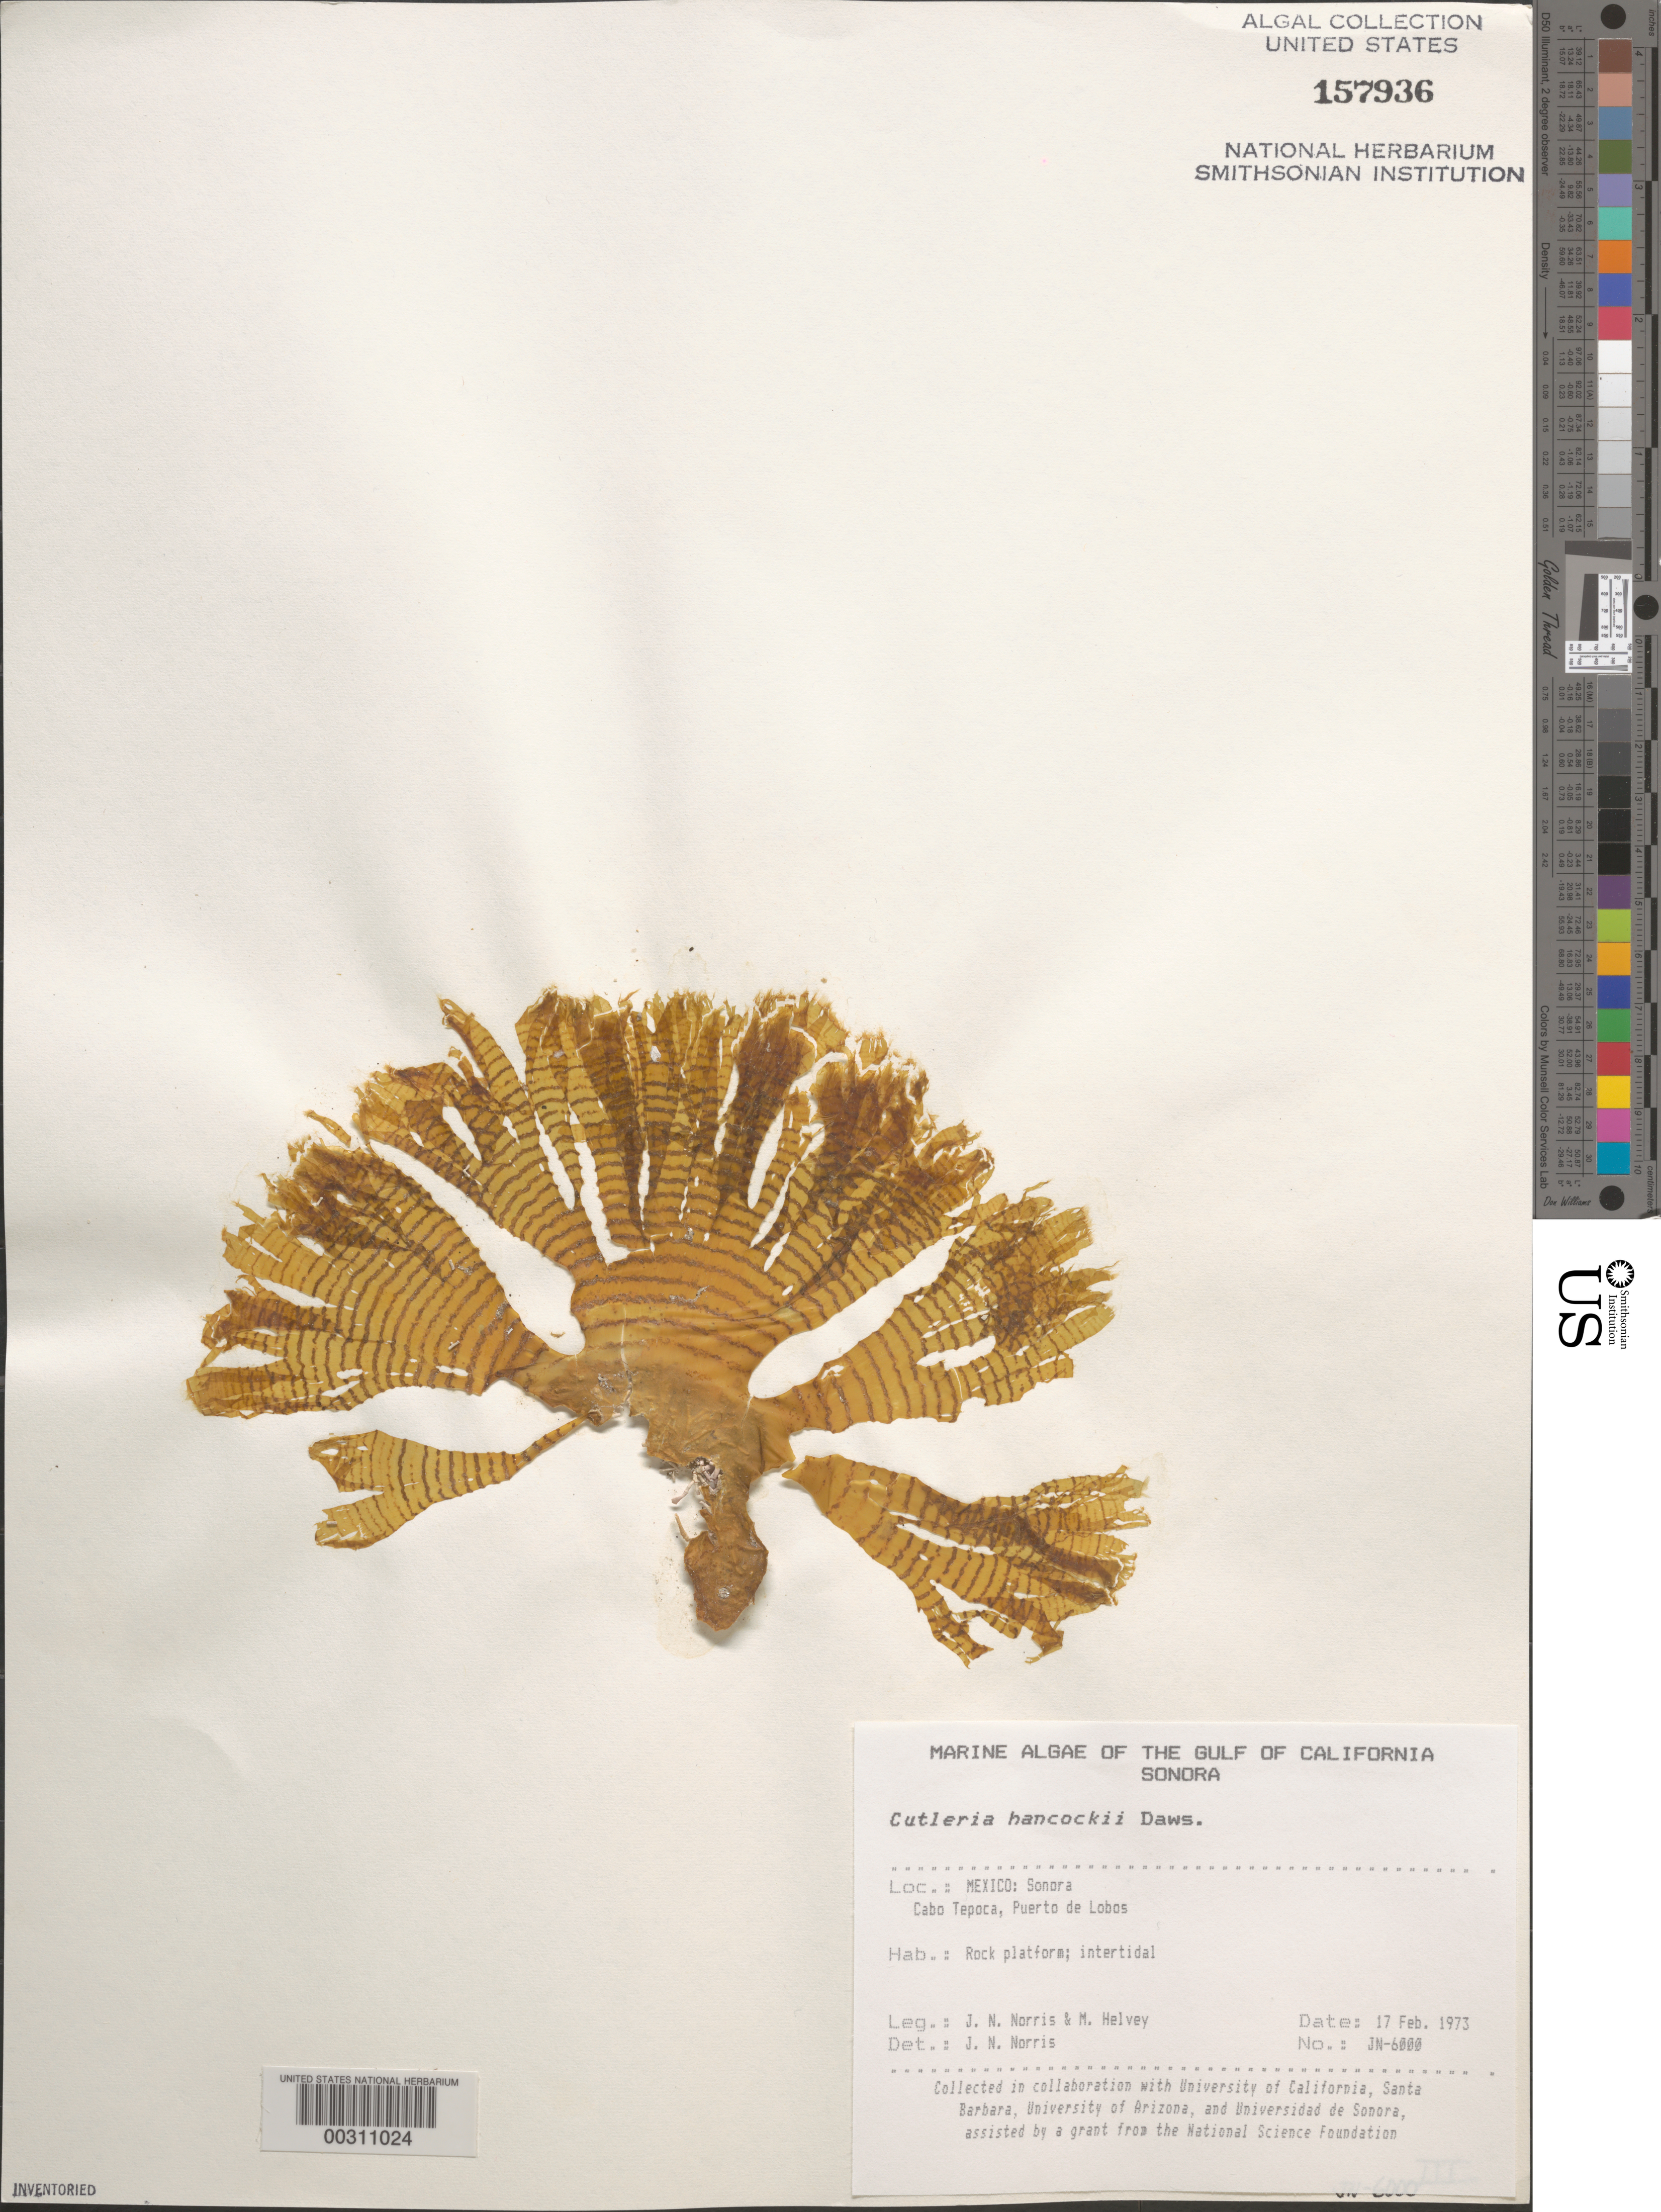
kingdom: Chromista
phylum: Ochrophyta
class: Phaeophyceae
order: Cutleriales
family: Cutleriaceae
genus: Cutleria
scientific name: Cutleria hancockii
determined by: Norris, James N.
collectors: J. N. Norris & M. Helvey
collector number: JN-6000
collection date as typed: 17 Feb 1973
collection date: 1973-02-17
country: Mexico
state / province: Sonora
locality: Cabo Tepoca, Puerto de Lobos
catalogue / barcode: US 157936